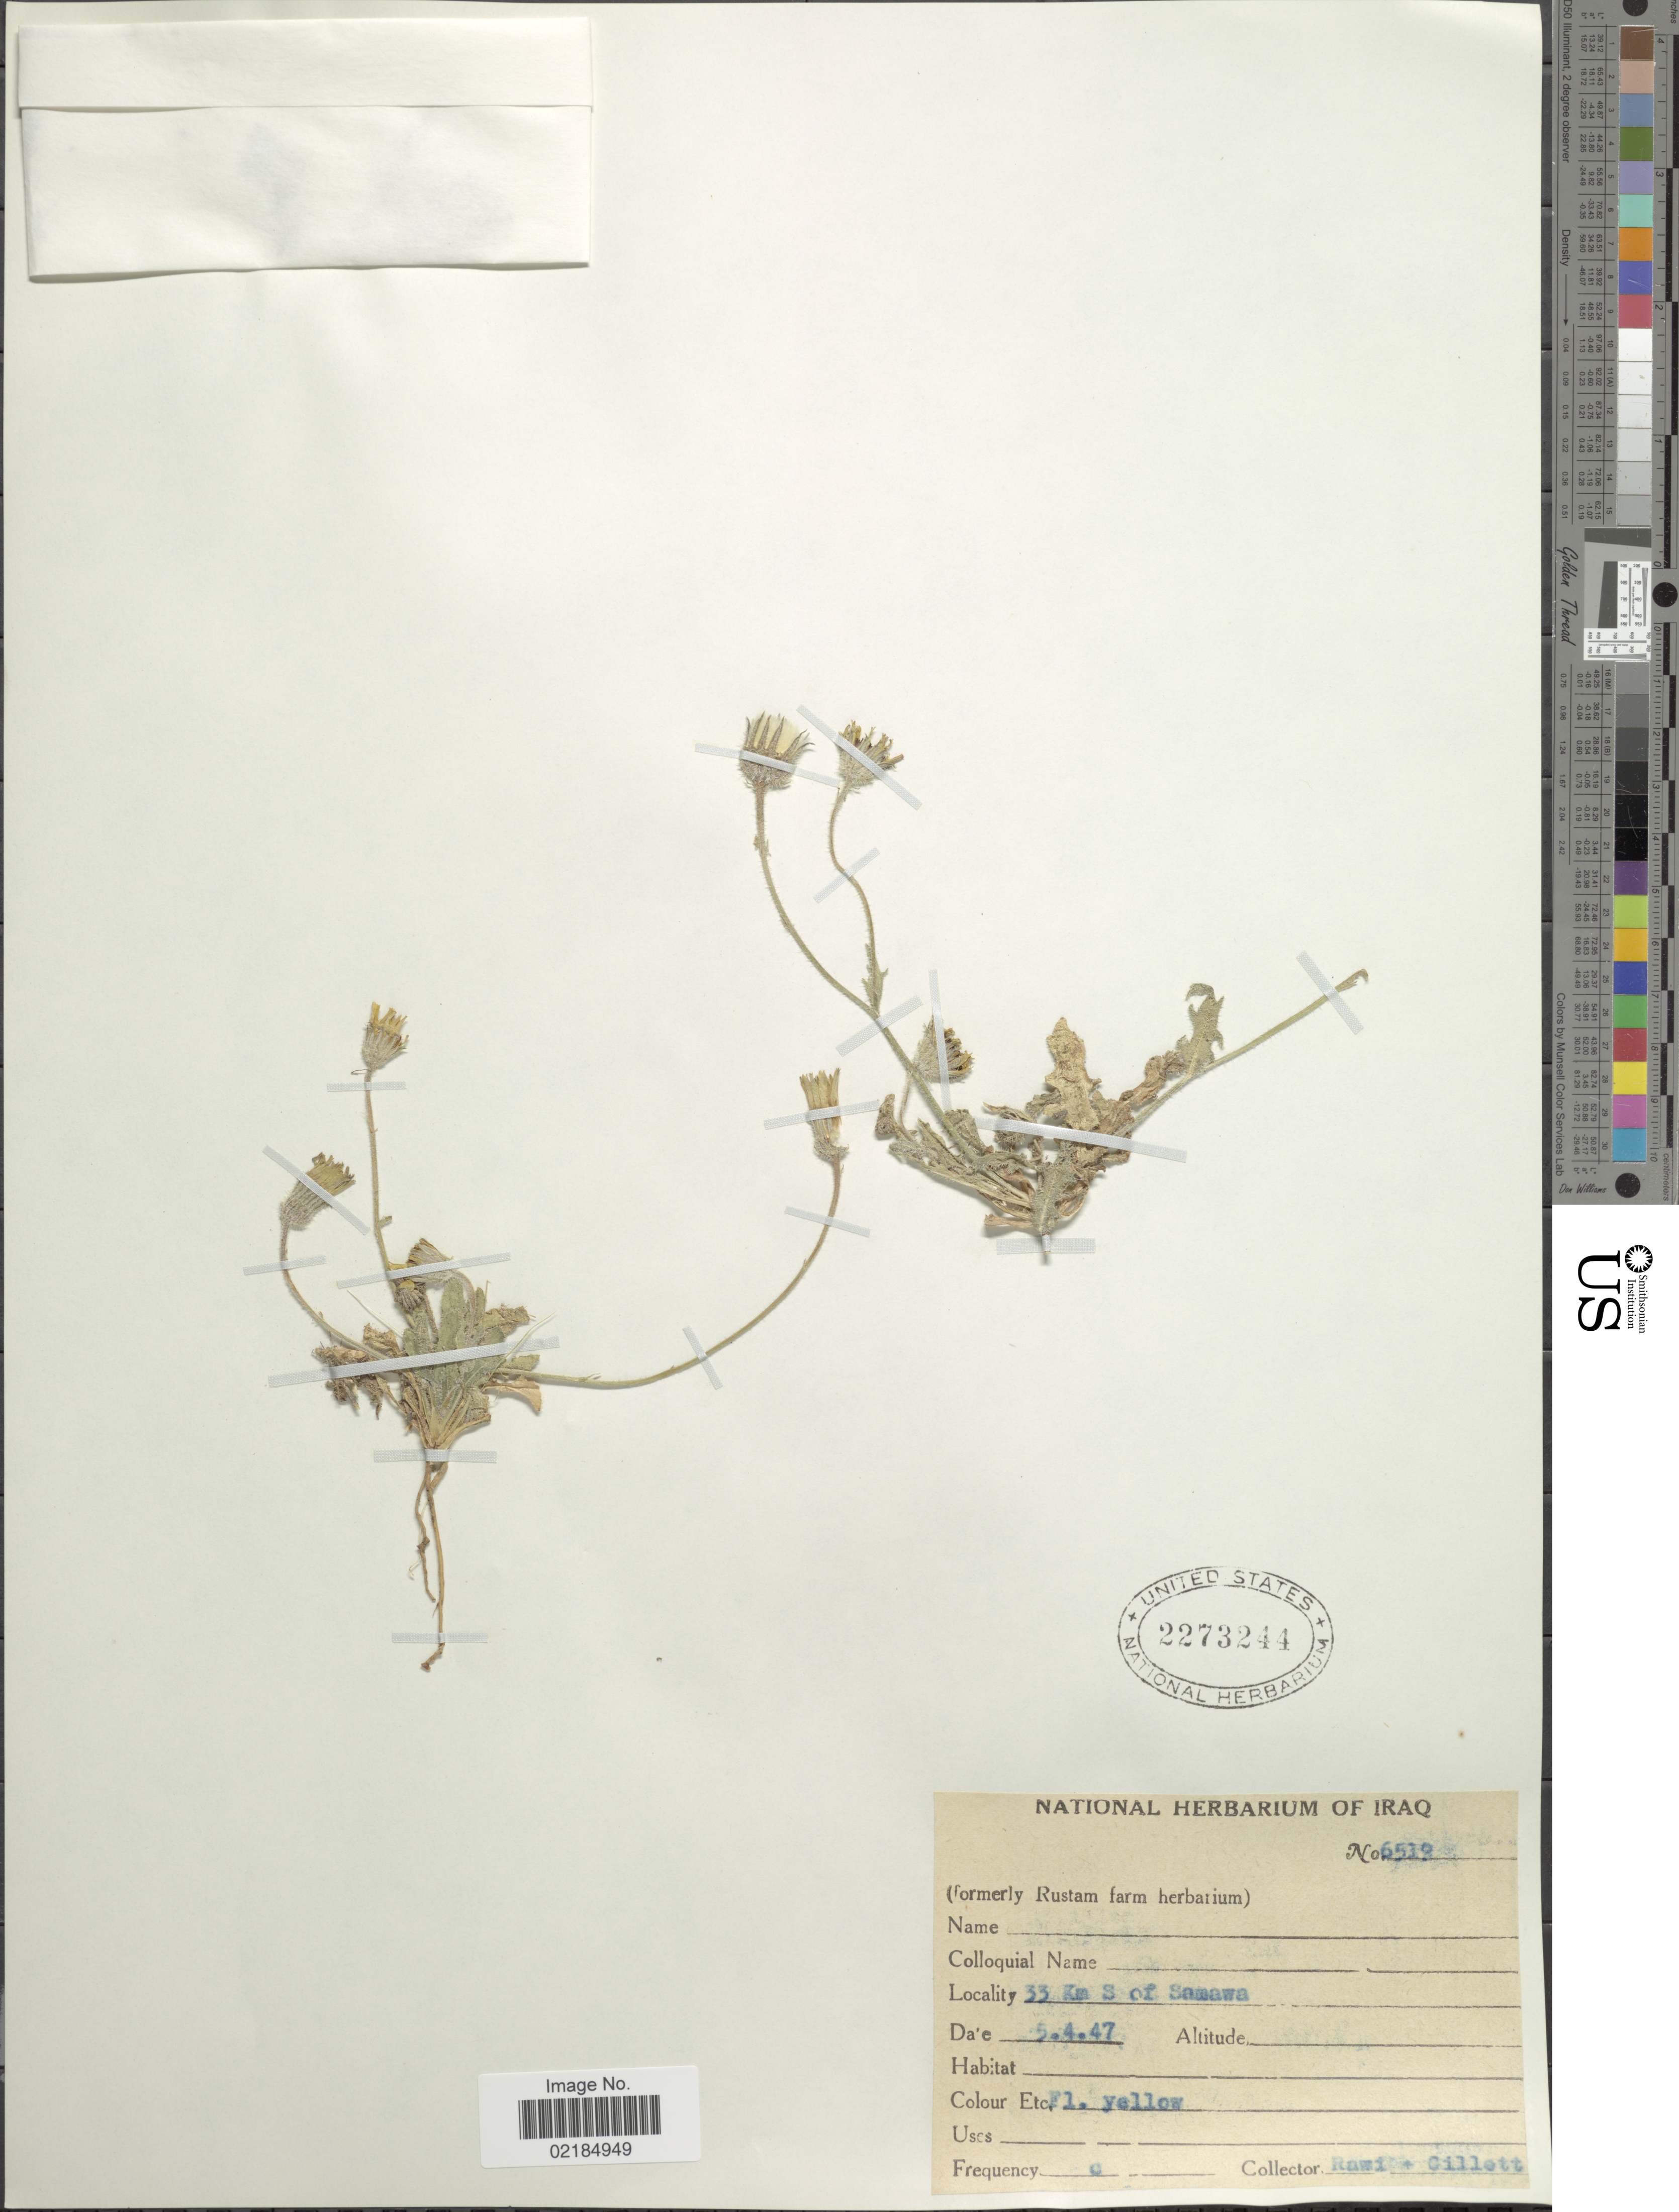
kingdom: Plantae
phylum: Tracheophyta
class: Magnoliopsida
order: Asterales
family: Asteraceae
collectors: -. Rawi & Gillett, --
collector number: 6512*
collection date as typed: Transcribed d/m/y: 5/4/47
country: Iraq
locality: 33 Km S of Samawa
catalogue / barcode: US 2273244